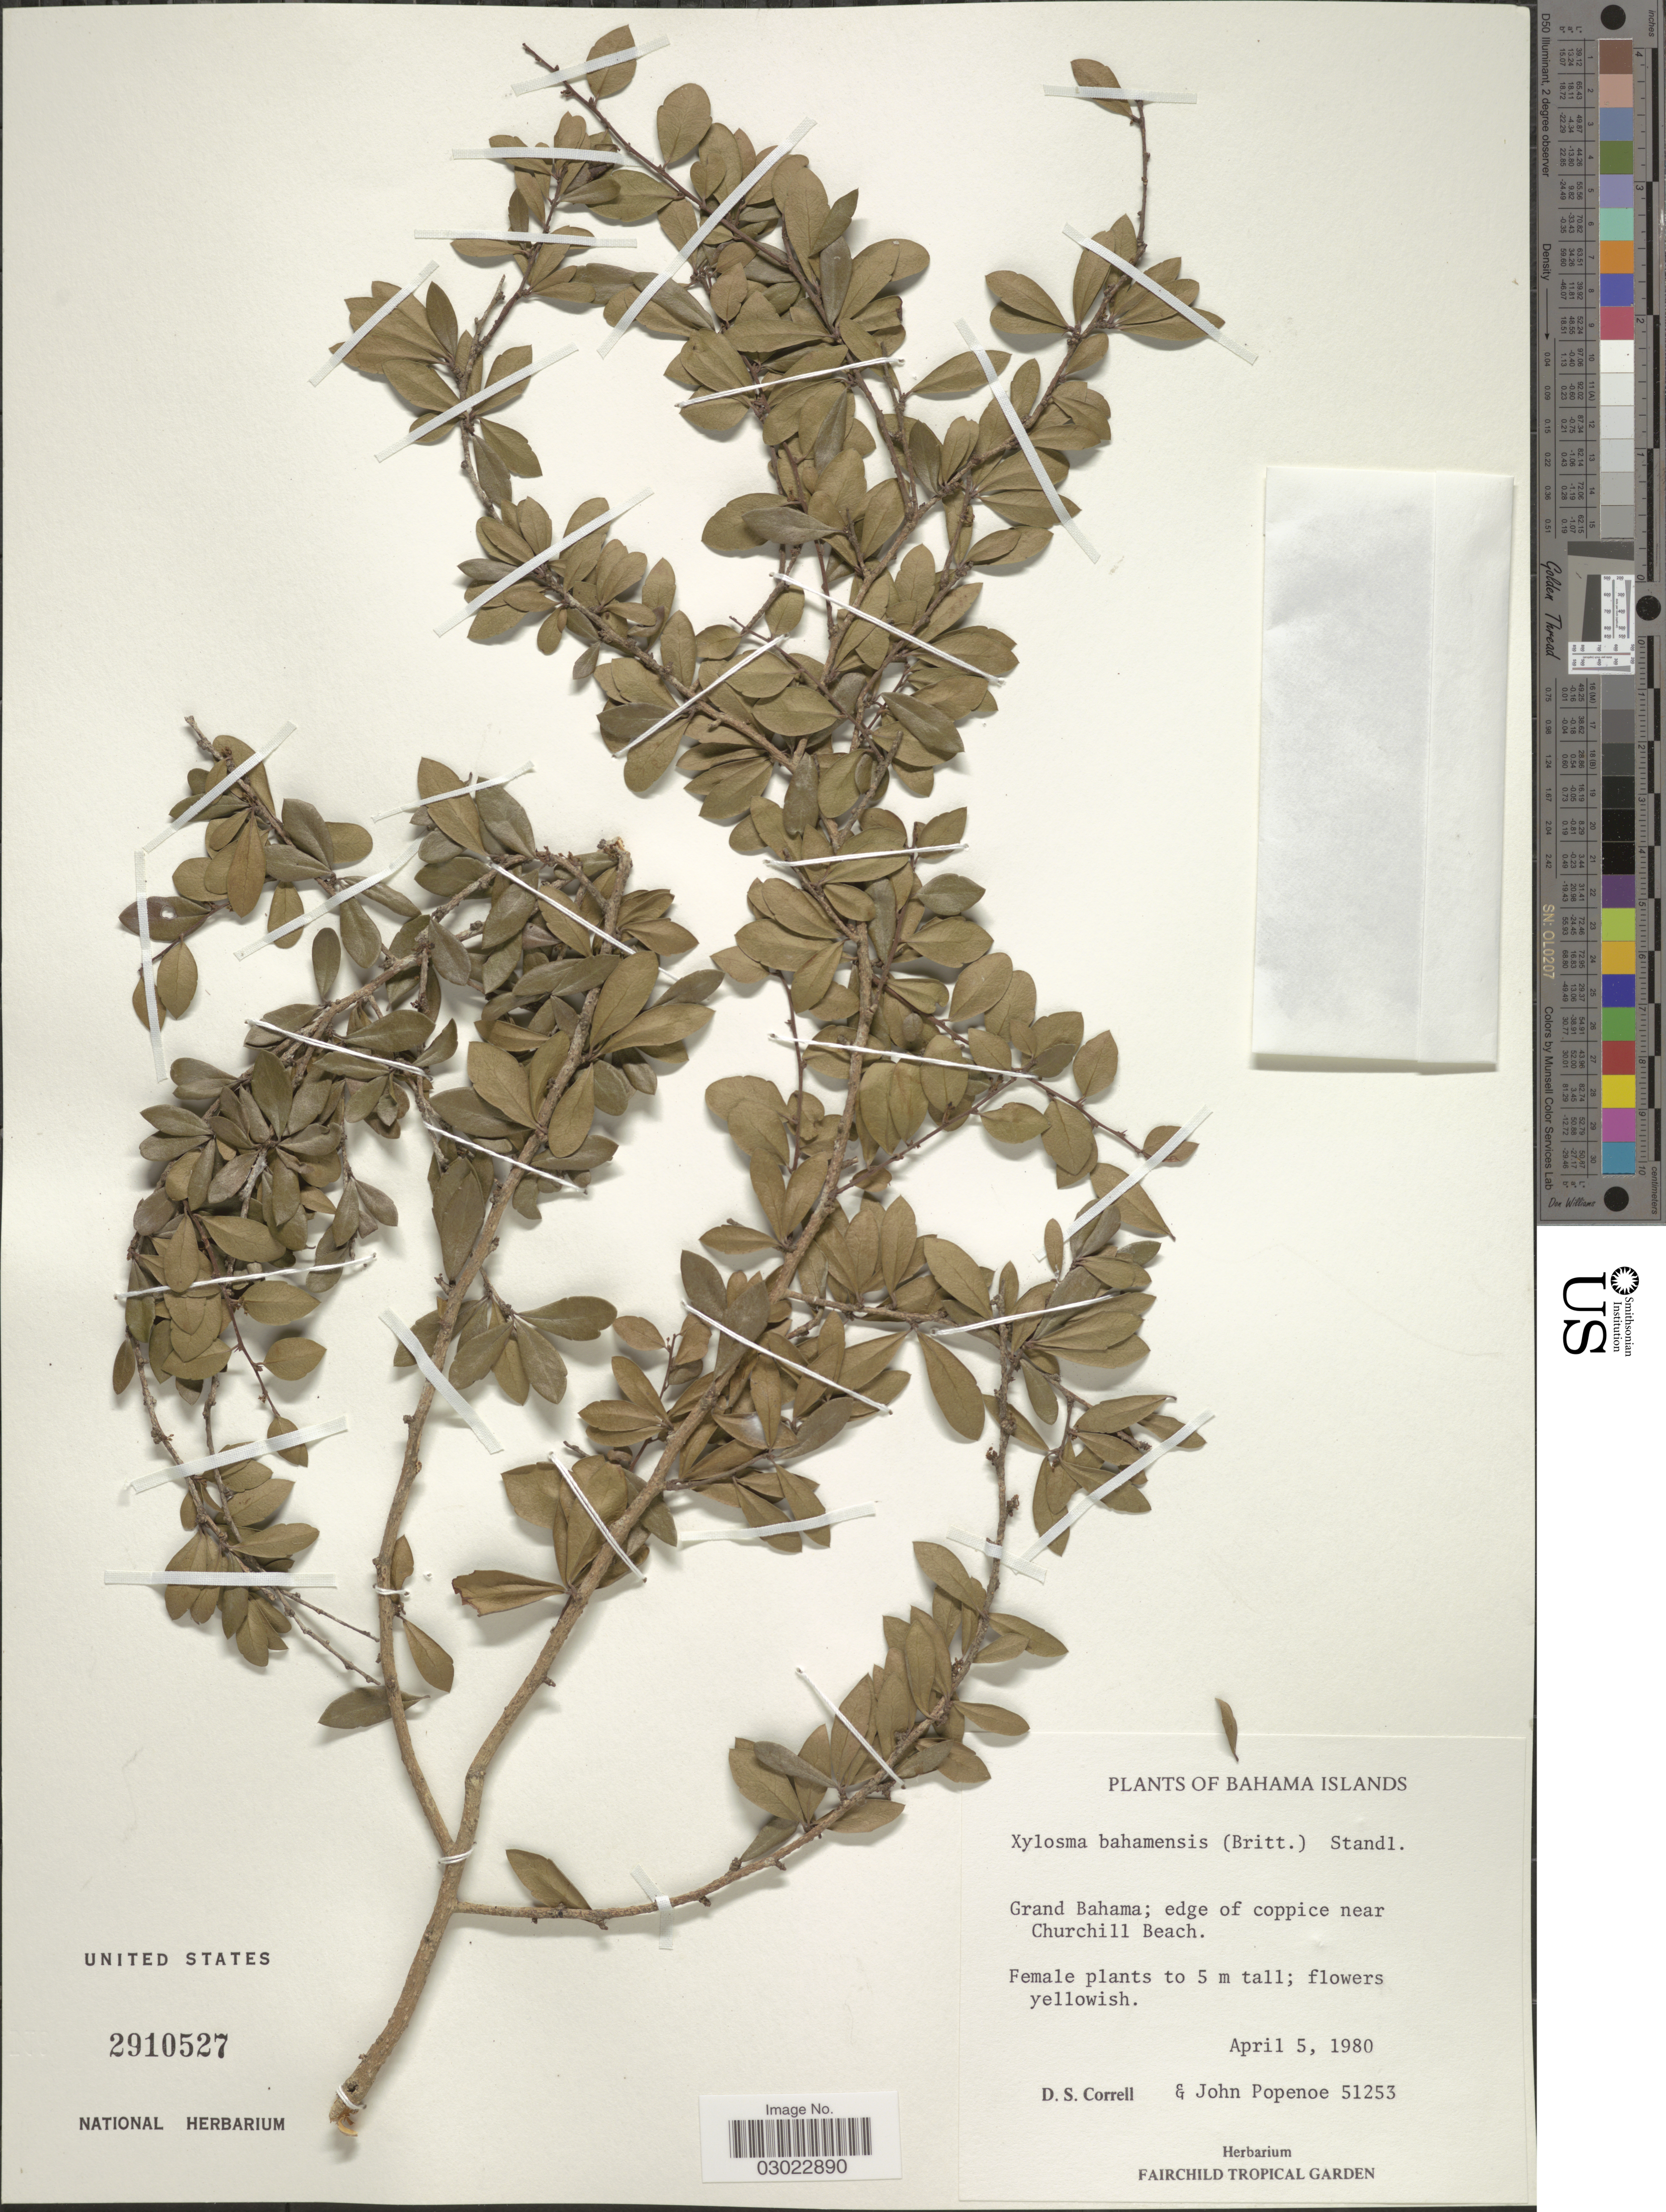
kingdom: Plantae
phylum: Tracheophyta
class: Magnoliopsida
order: Malpighiales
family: Salicaceae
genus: Xylosma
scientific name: Xylosma bahamensis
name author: Standl.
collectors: D. S. Correll & J. Popenoe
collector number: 51253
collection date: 1980-04-05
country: Bahamas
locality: Grand Bahama: edge of coppice near Churchill Beach.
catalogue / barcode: US 2910527